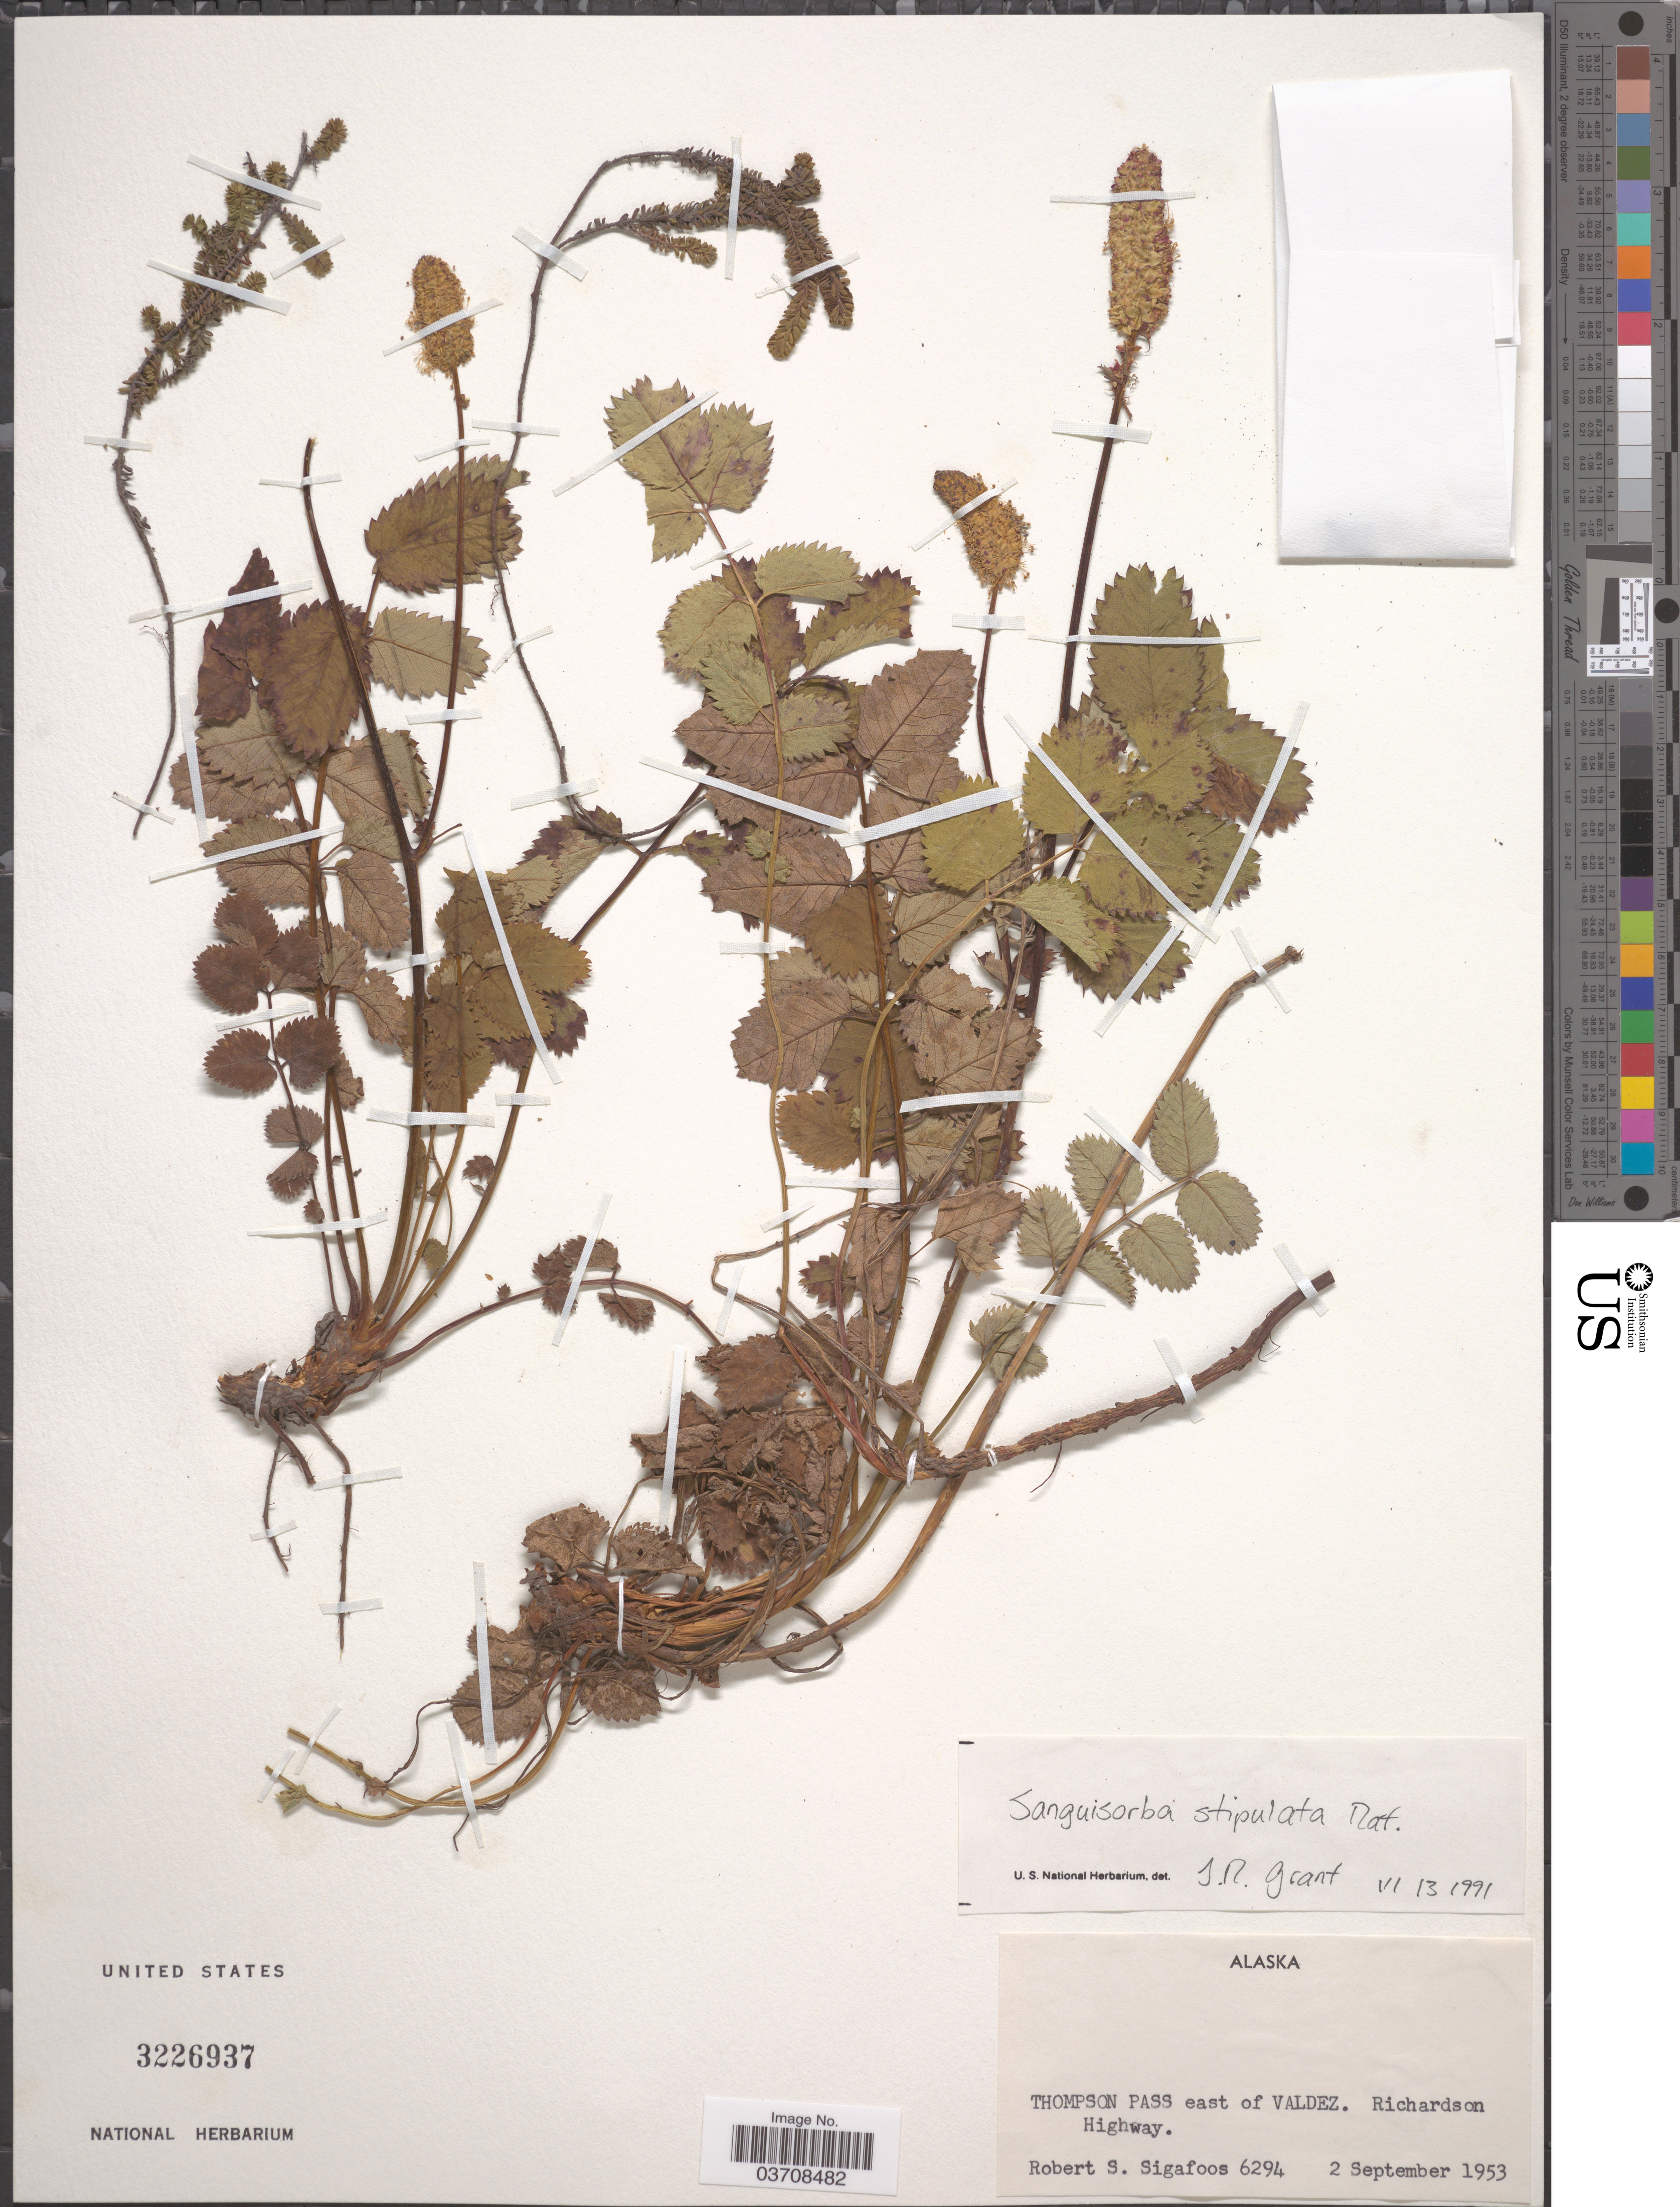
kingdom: Plantae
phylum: Tracheophyta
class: Magnoliopsida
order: Rosales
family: Rosaceae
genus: Sanguisorba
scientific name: Sanguisorba stipulata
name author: Raf.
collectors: R. Sigafoos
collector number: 6294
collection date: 1953-09-02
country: United States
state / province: Alaska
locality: Thompson Pass east of Valdez. Richardson Highway.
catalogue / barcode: US 3226937